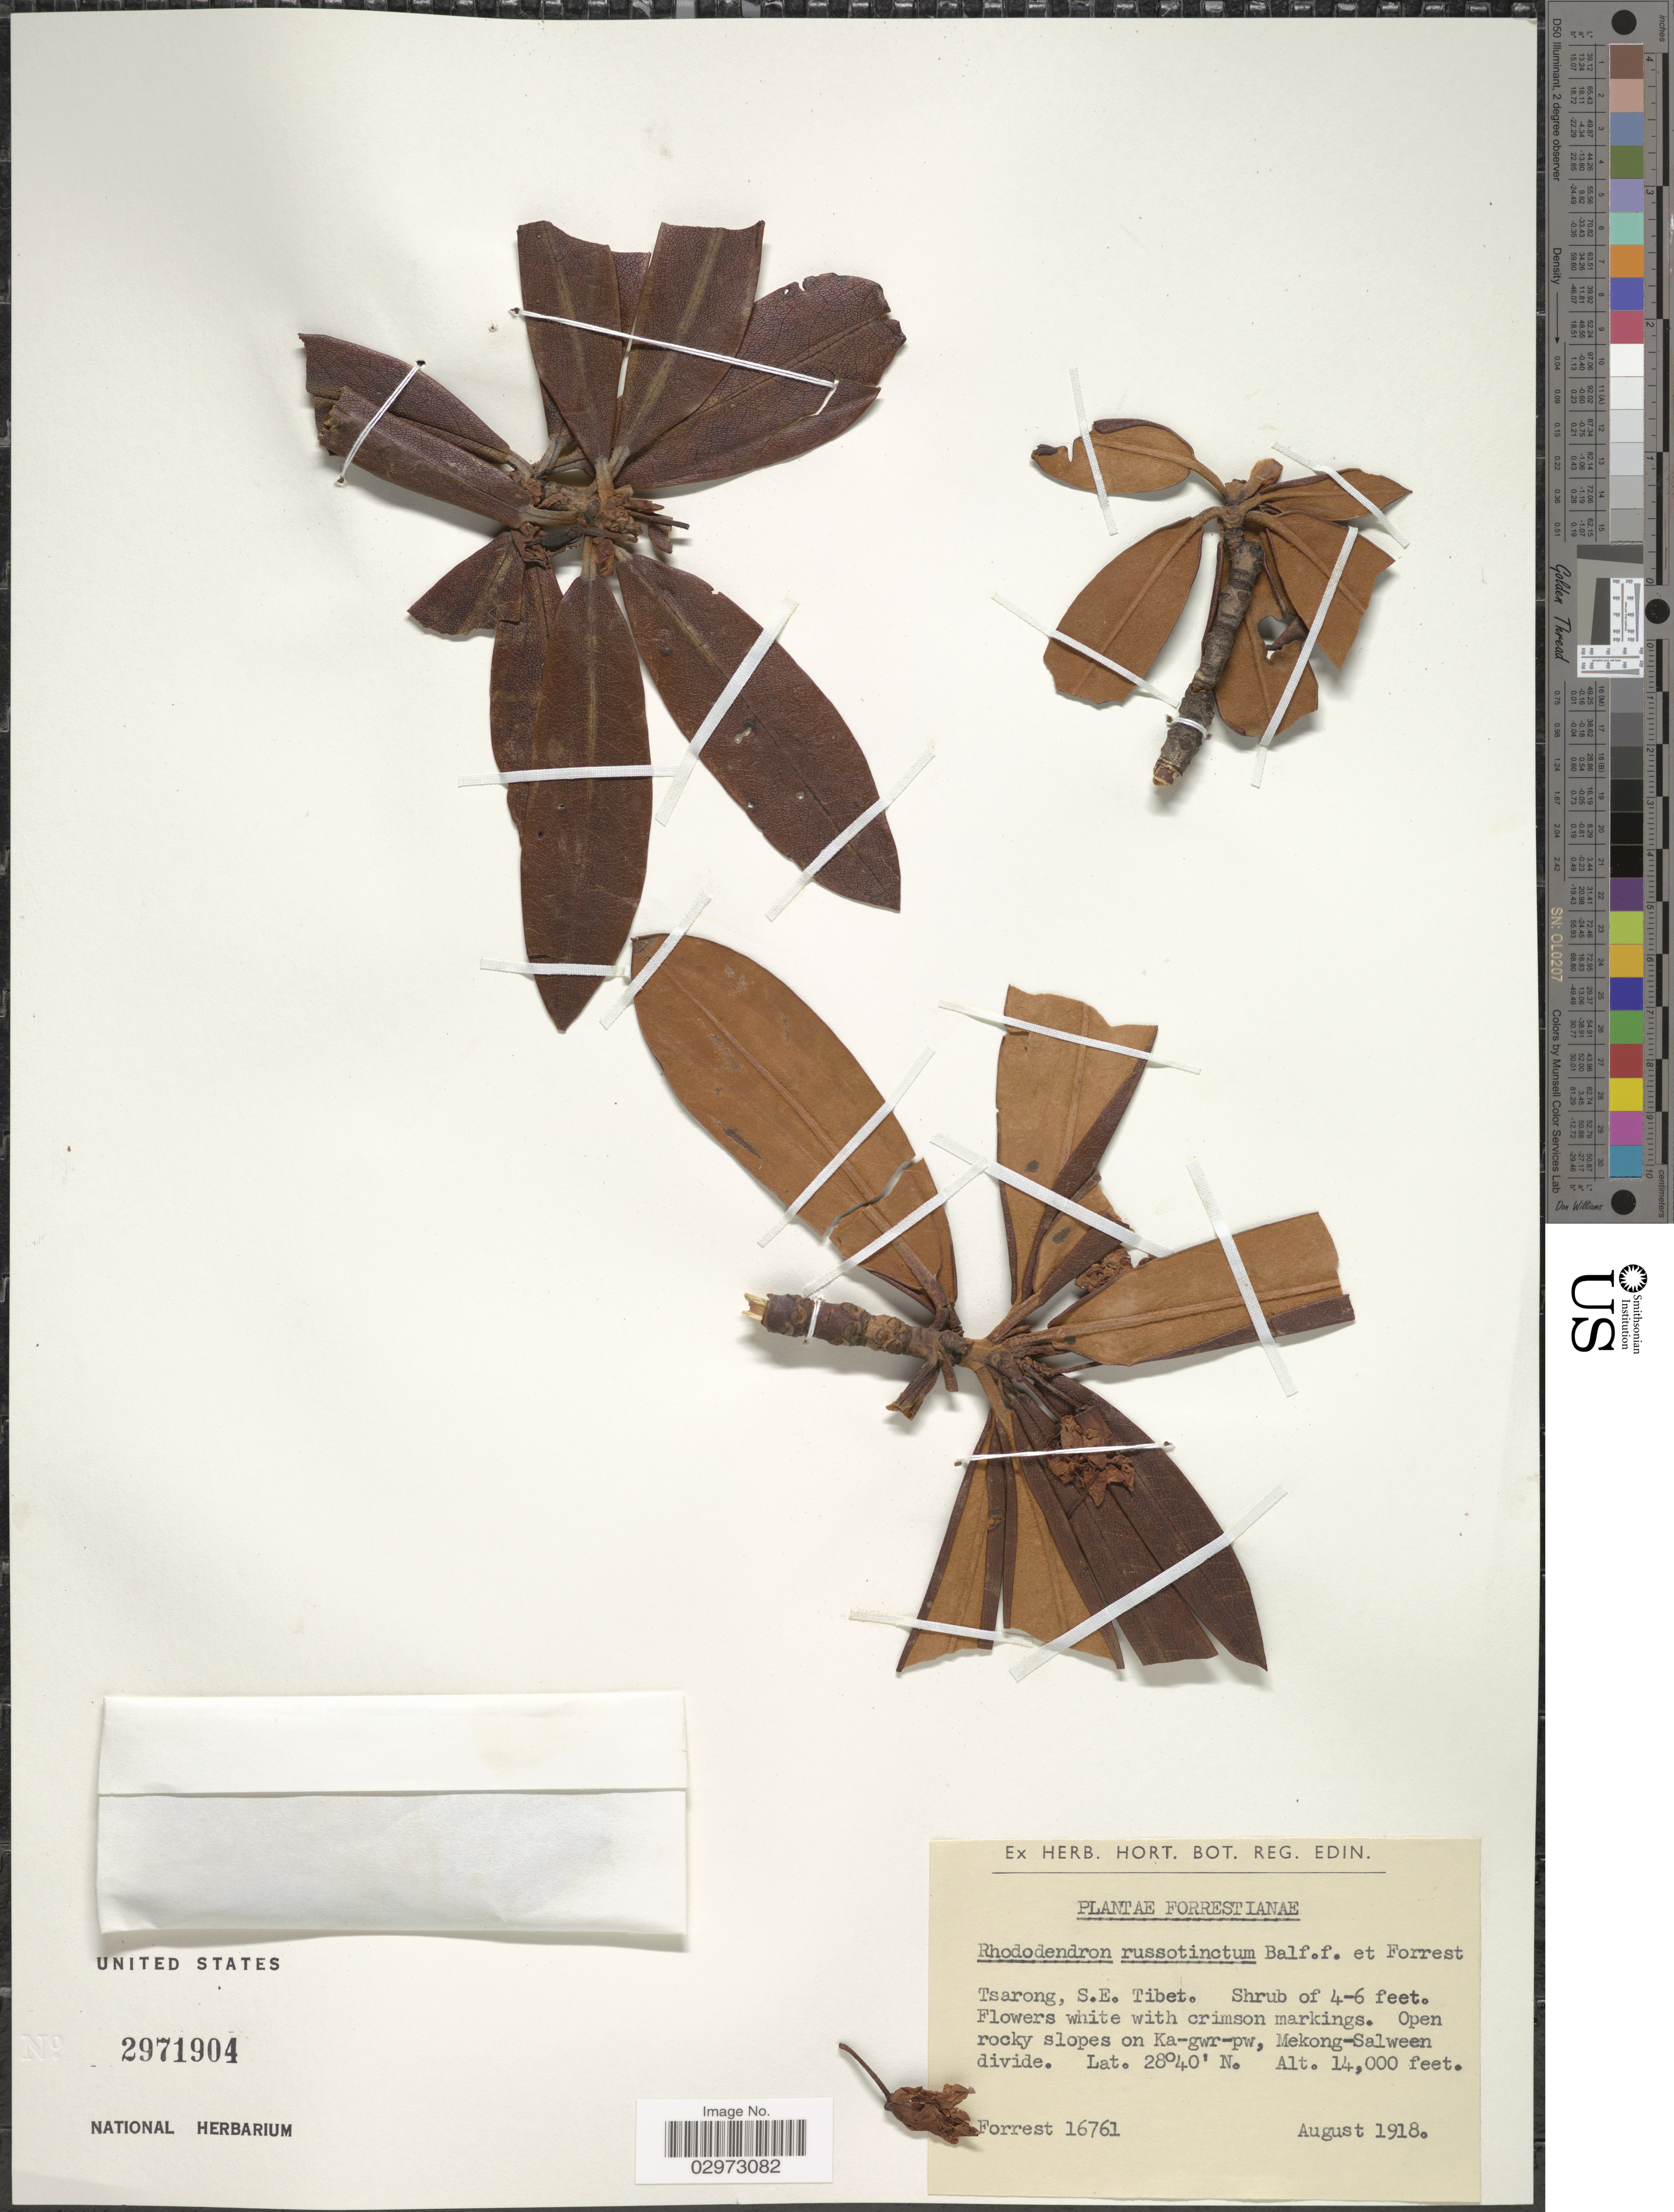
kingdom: Plantae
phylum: Tracheophyta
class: Magnoliopsida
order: Ericales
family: Ericaceae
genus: Rhododendron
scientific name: Rhododendron russotinctum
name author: Balf. f. & Forrest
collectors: -. Forrest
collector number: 16761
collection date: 1918-08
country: China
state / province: Xizang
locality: Tsarong, S.E. Tibet. Open rocky slopes on Ka-gwr-pw, Mekong-Salween divide.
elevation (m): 4267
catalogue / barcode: US 2971904